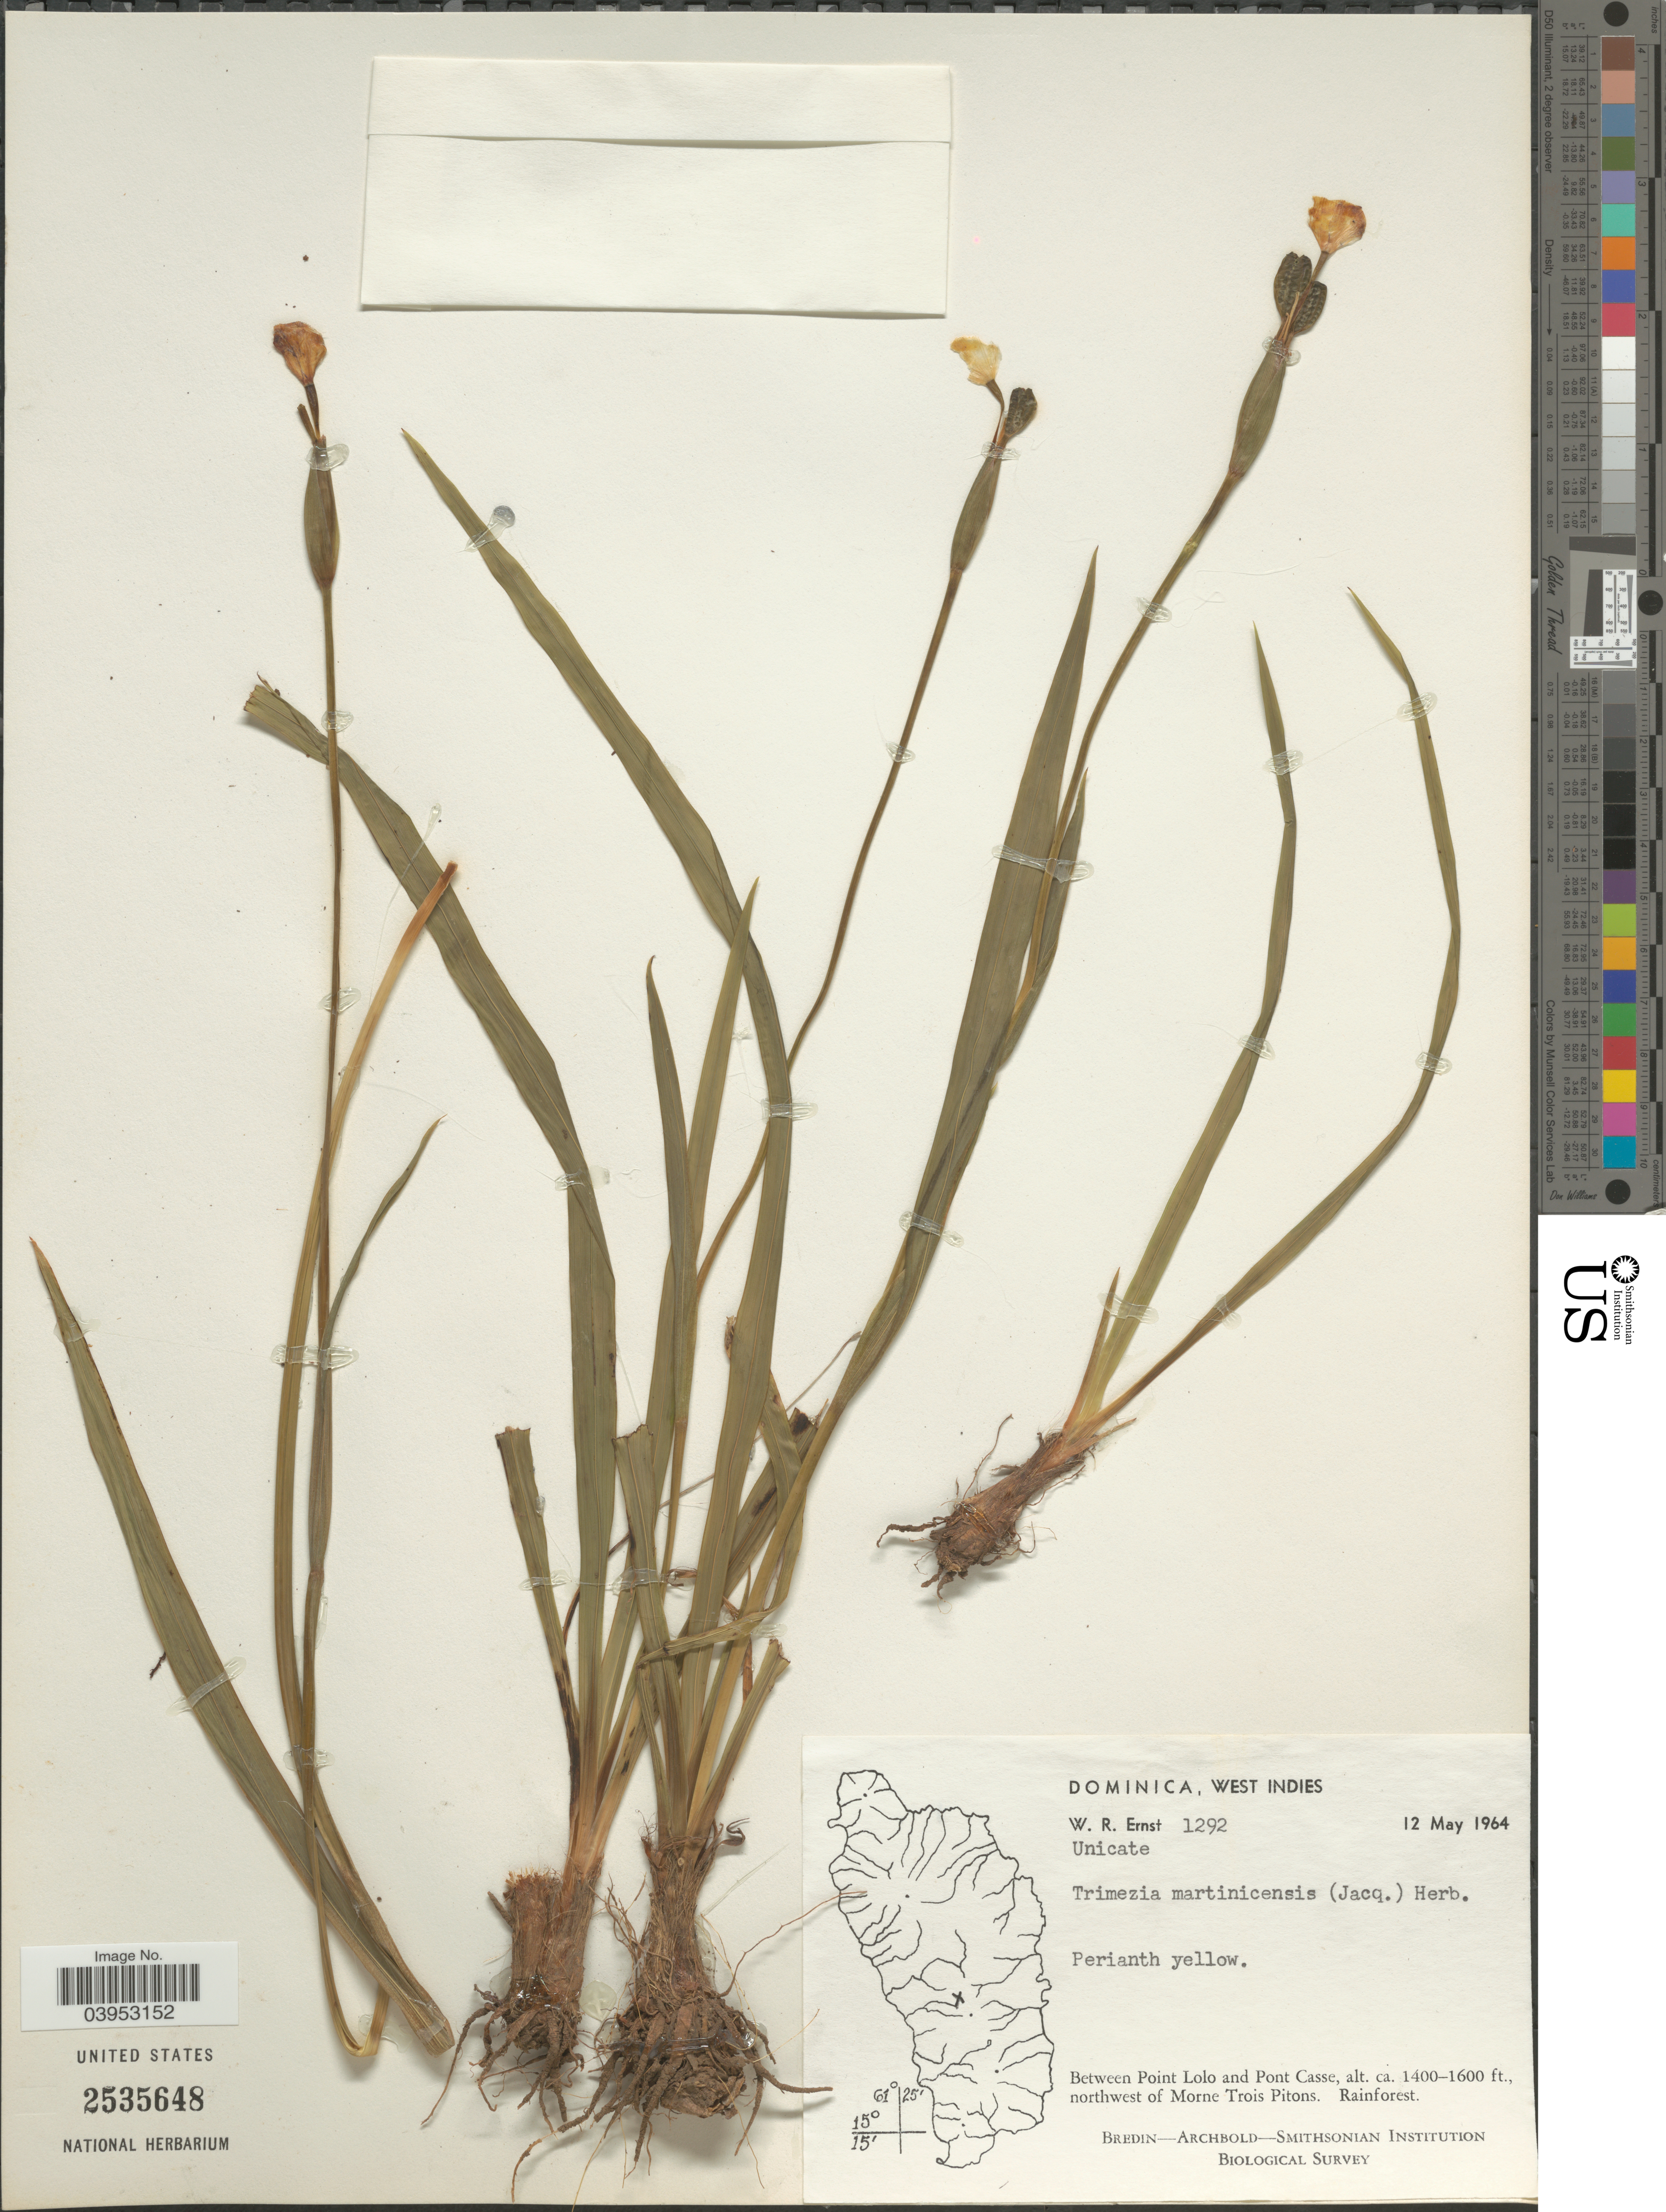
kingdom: Plantae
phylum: Tracheophyta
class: Liliopsida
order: Asparagales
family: Iridaceae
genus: Trimezia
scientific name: Trimezia martinicensis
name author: (Jacq.) Herb.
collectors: W. R. Ernst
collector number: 1292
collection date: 1964-05-12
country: Dominica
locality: West Indies. Between Point Lolo and Pont Casse, northwest of Morne Trois Pitons.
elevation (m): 427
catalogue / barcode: US 2535648